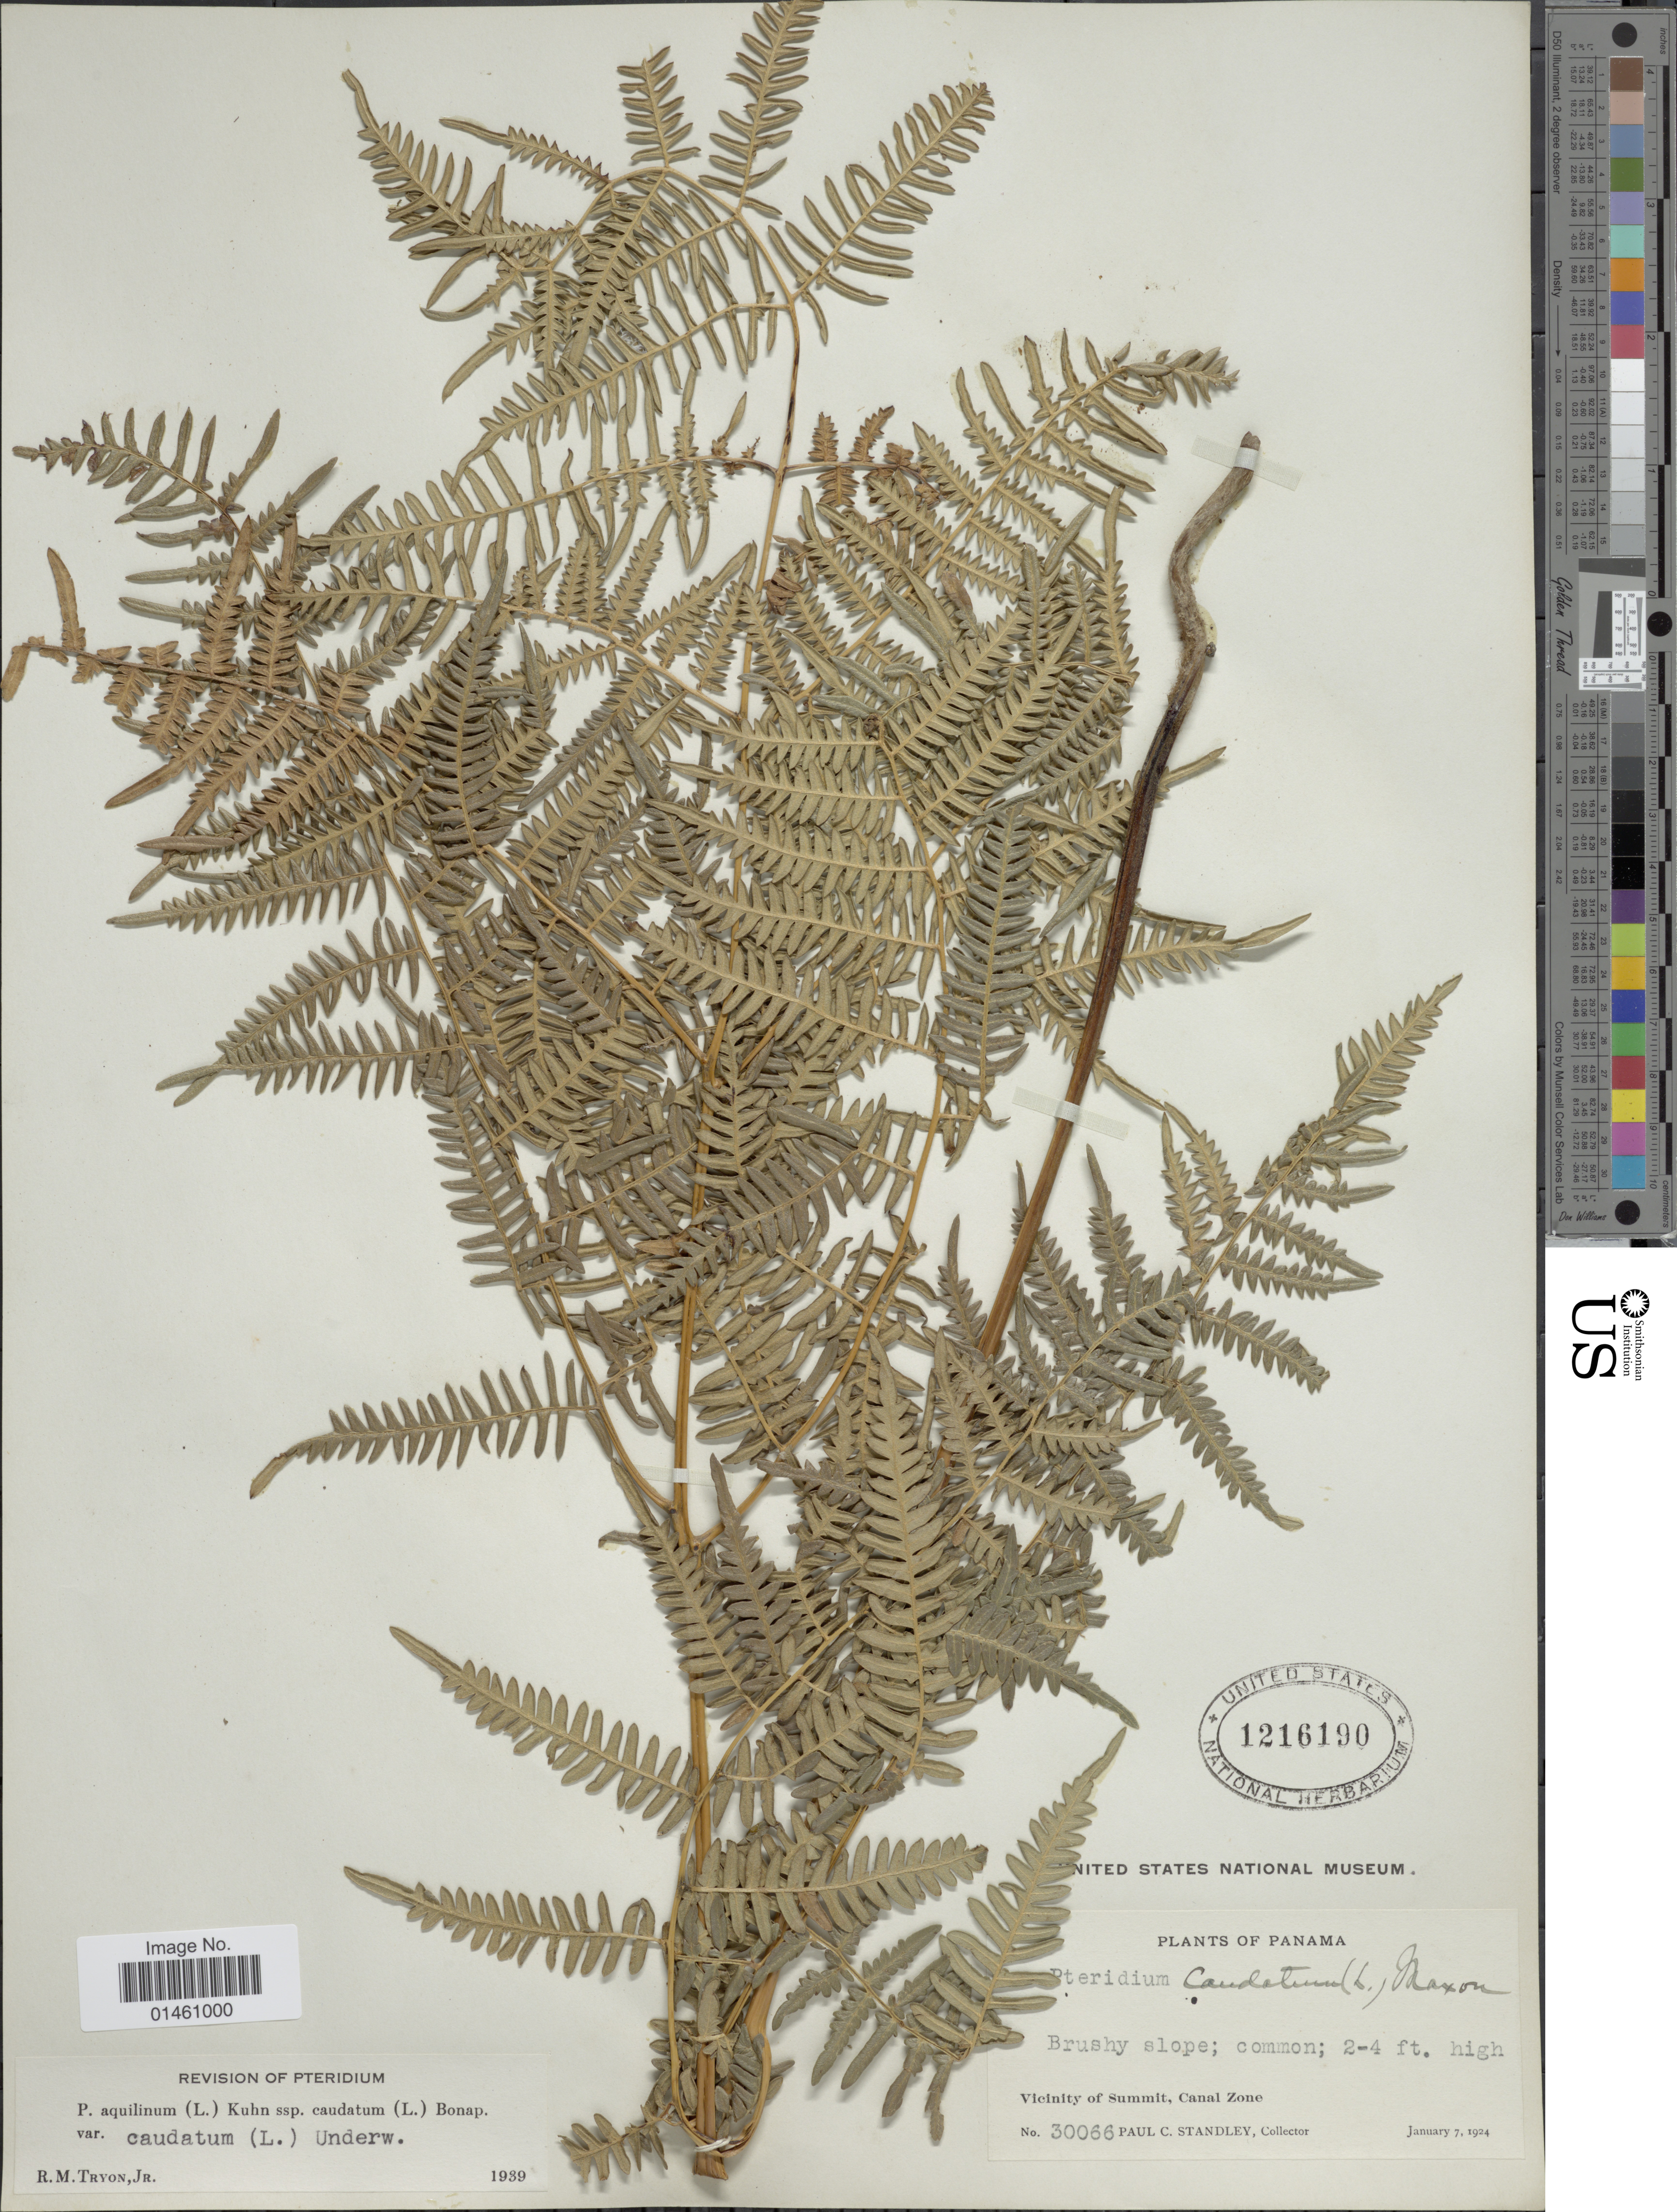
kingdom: Plantae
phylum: Tracheophyta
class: Polypodiopsida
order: Polypodiales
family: Dennstaedtiaceae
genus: Pteridium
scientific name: Pteridium caudatum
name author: (L.) Maxon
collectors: P. C. Standley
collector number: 30066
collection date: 1924-01-07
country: Panama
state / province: Colón / Panamá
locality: Canal Zone, vicinity of Summit.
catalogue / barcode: US 1216190